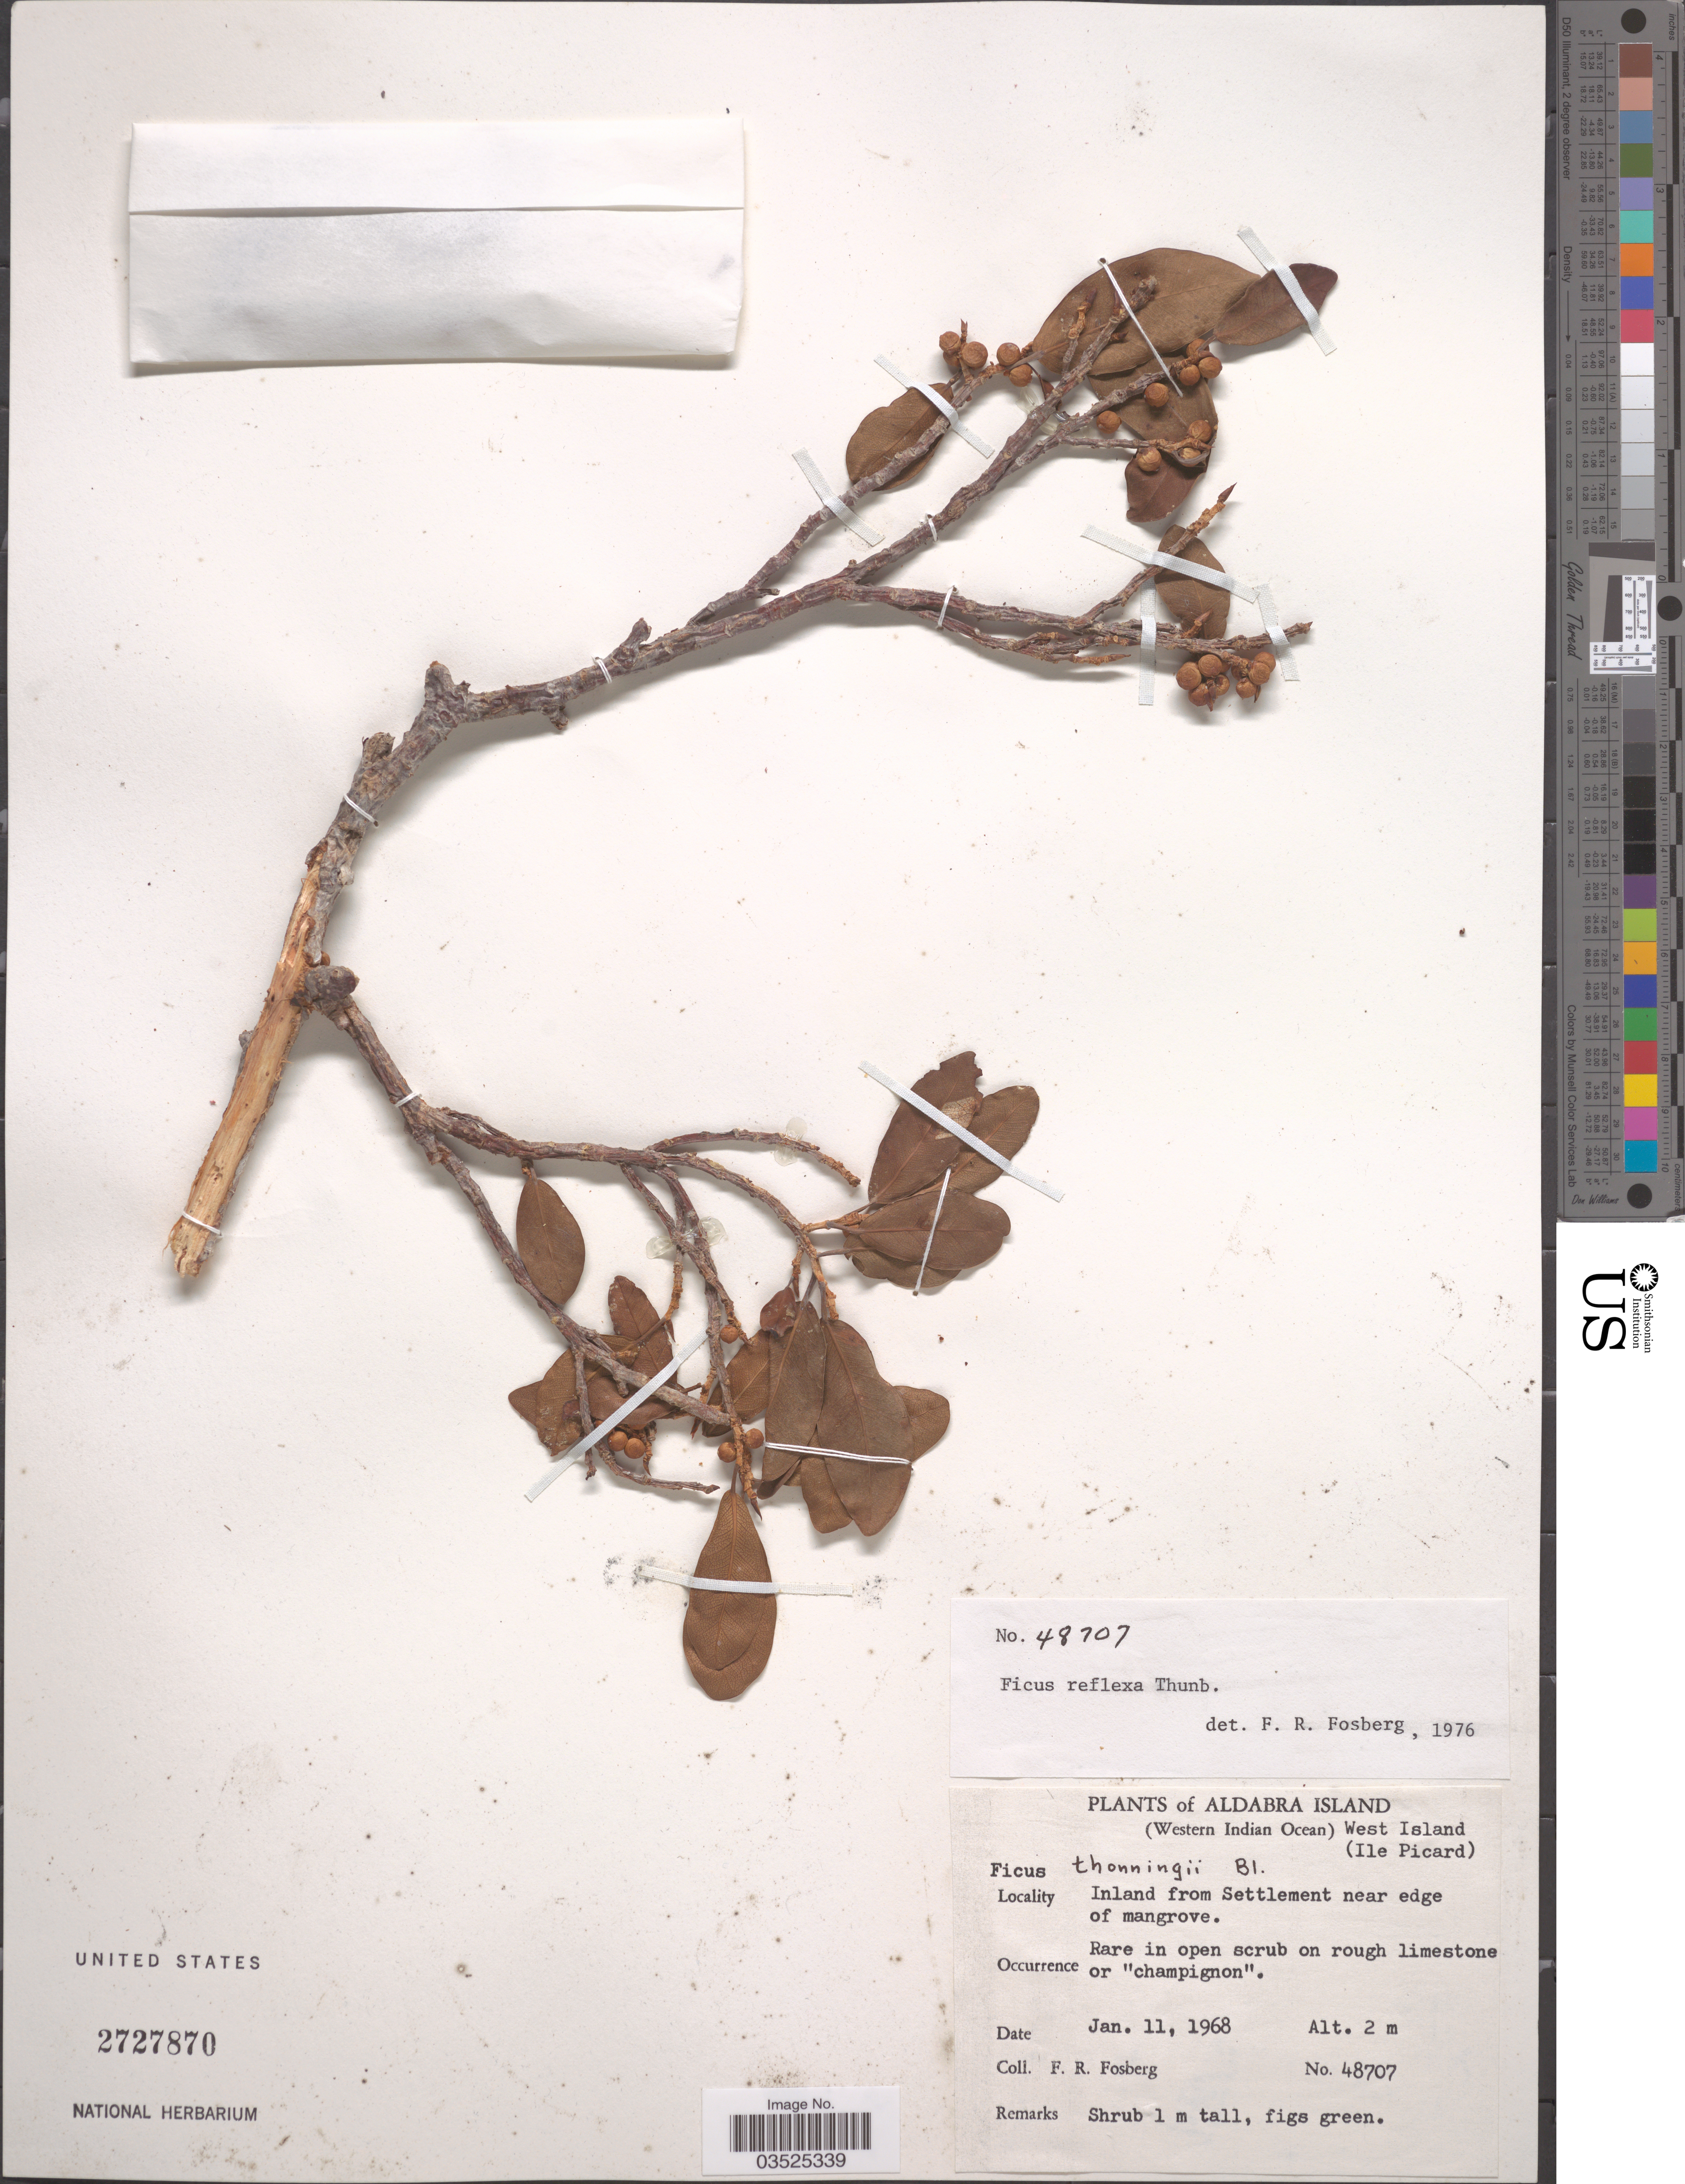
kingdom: Plantae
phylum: Tracheophyta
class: Magnoliopsida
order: Rosales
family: Moraceae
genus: Ficus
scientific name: Ficus reflexa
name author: Thunb.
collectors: F. R. Fosberg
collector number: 48707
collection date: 1968-01-11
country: Seychelles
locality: Aldabra Island (Western Indian Ocean) West Island (Ile Picard). Inland from Settlement near edge of mangrove.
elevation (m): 2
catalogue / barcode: US 2727870